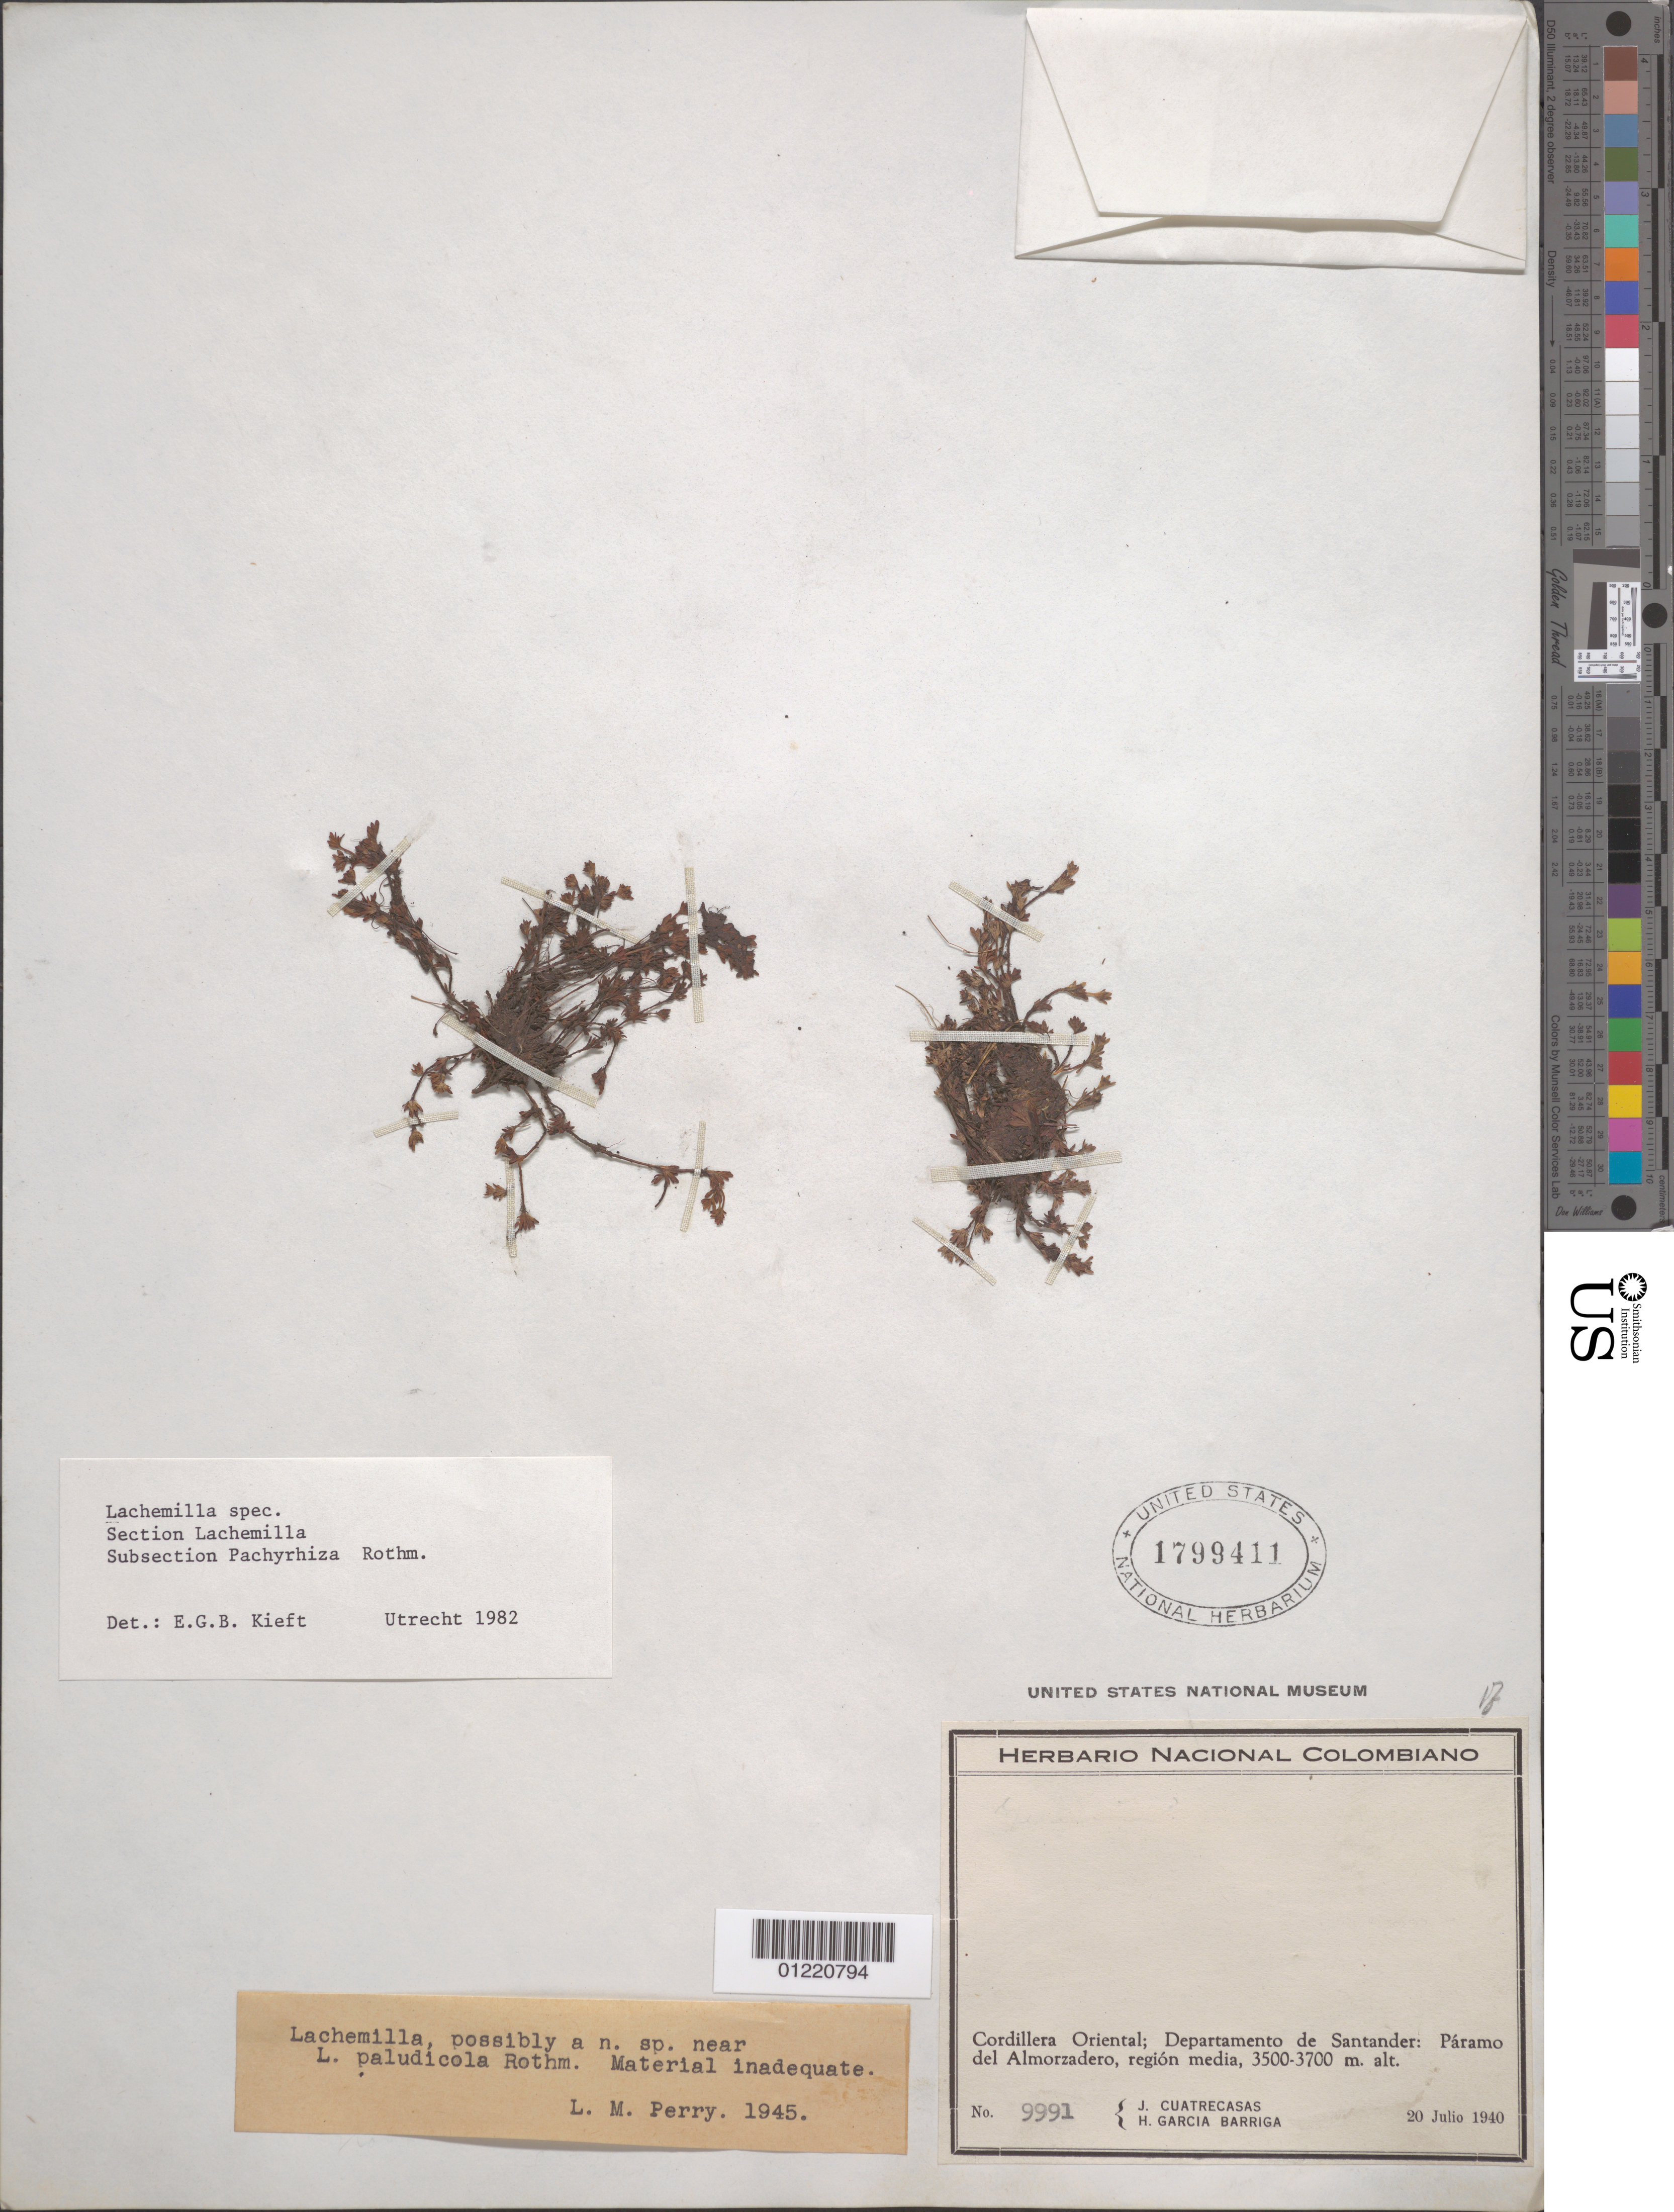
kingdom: Plantae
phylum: Tracheophyta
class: Magnoliopsida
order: Rosales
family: Rosaceae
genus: Lachemilla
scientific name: Lachemilla sp.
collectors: J. Cuatrecasas & H. García Barriga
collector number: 9991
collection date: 1940-07-20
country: Colombia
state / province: Santander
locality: Paramo del Almorzadero, region media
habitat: Paramo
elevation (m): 3500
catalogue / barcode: US 1799411